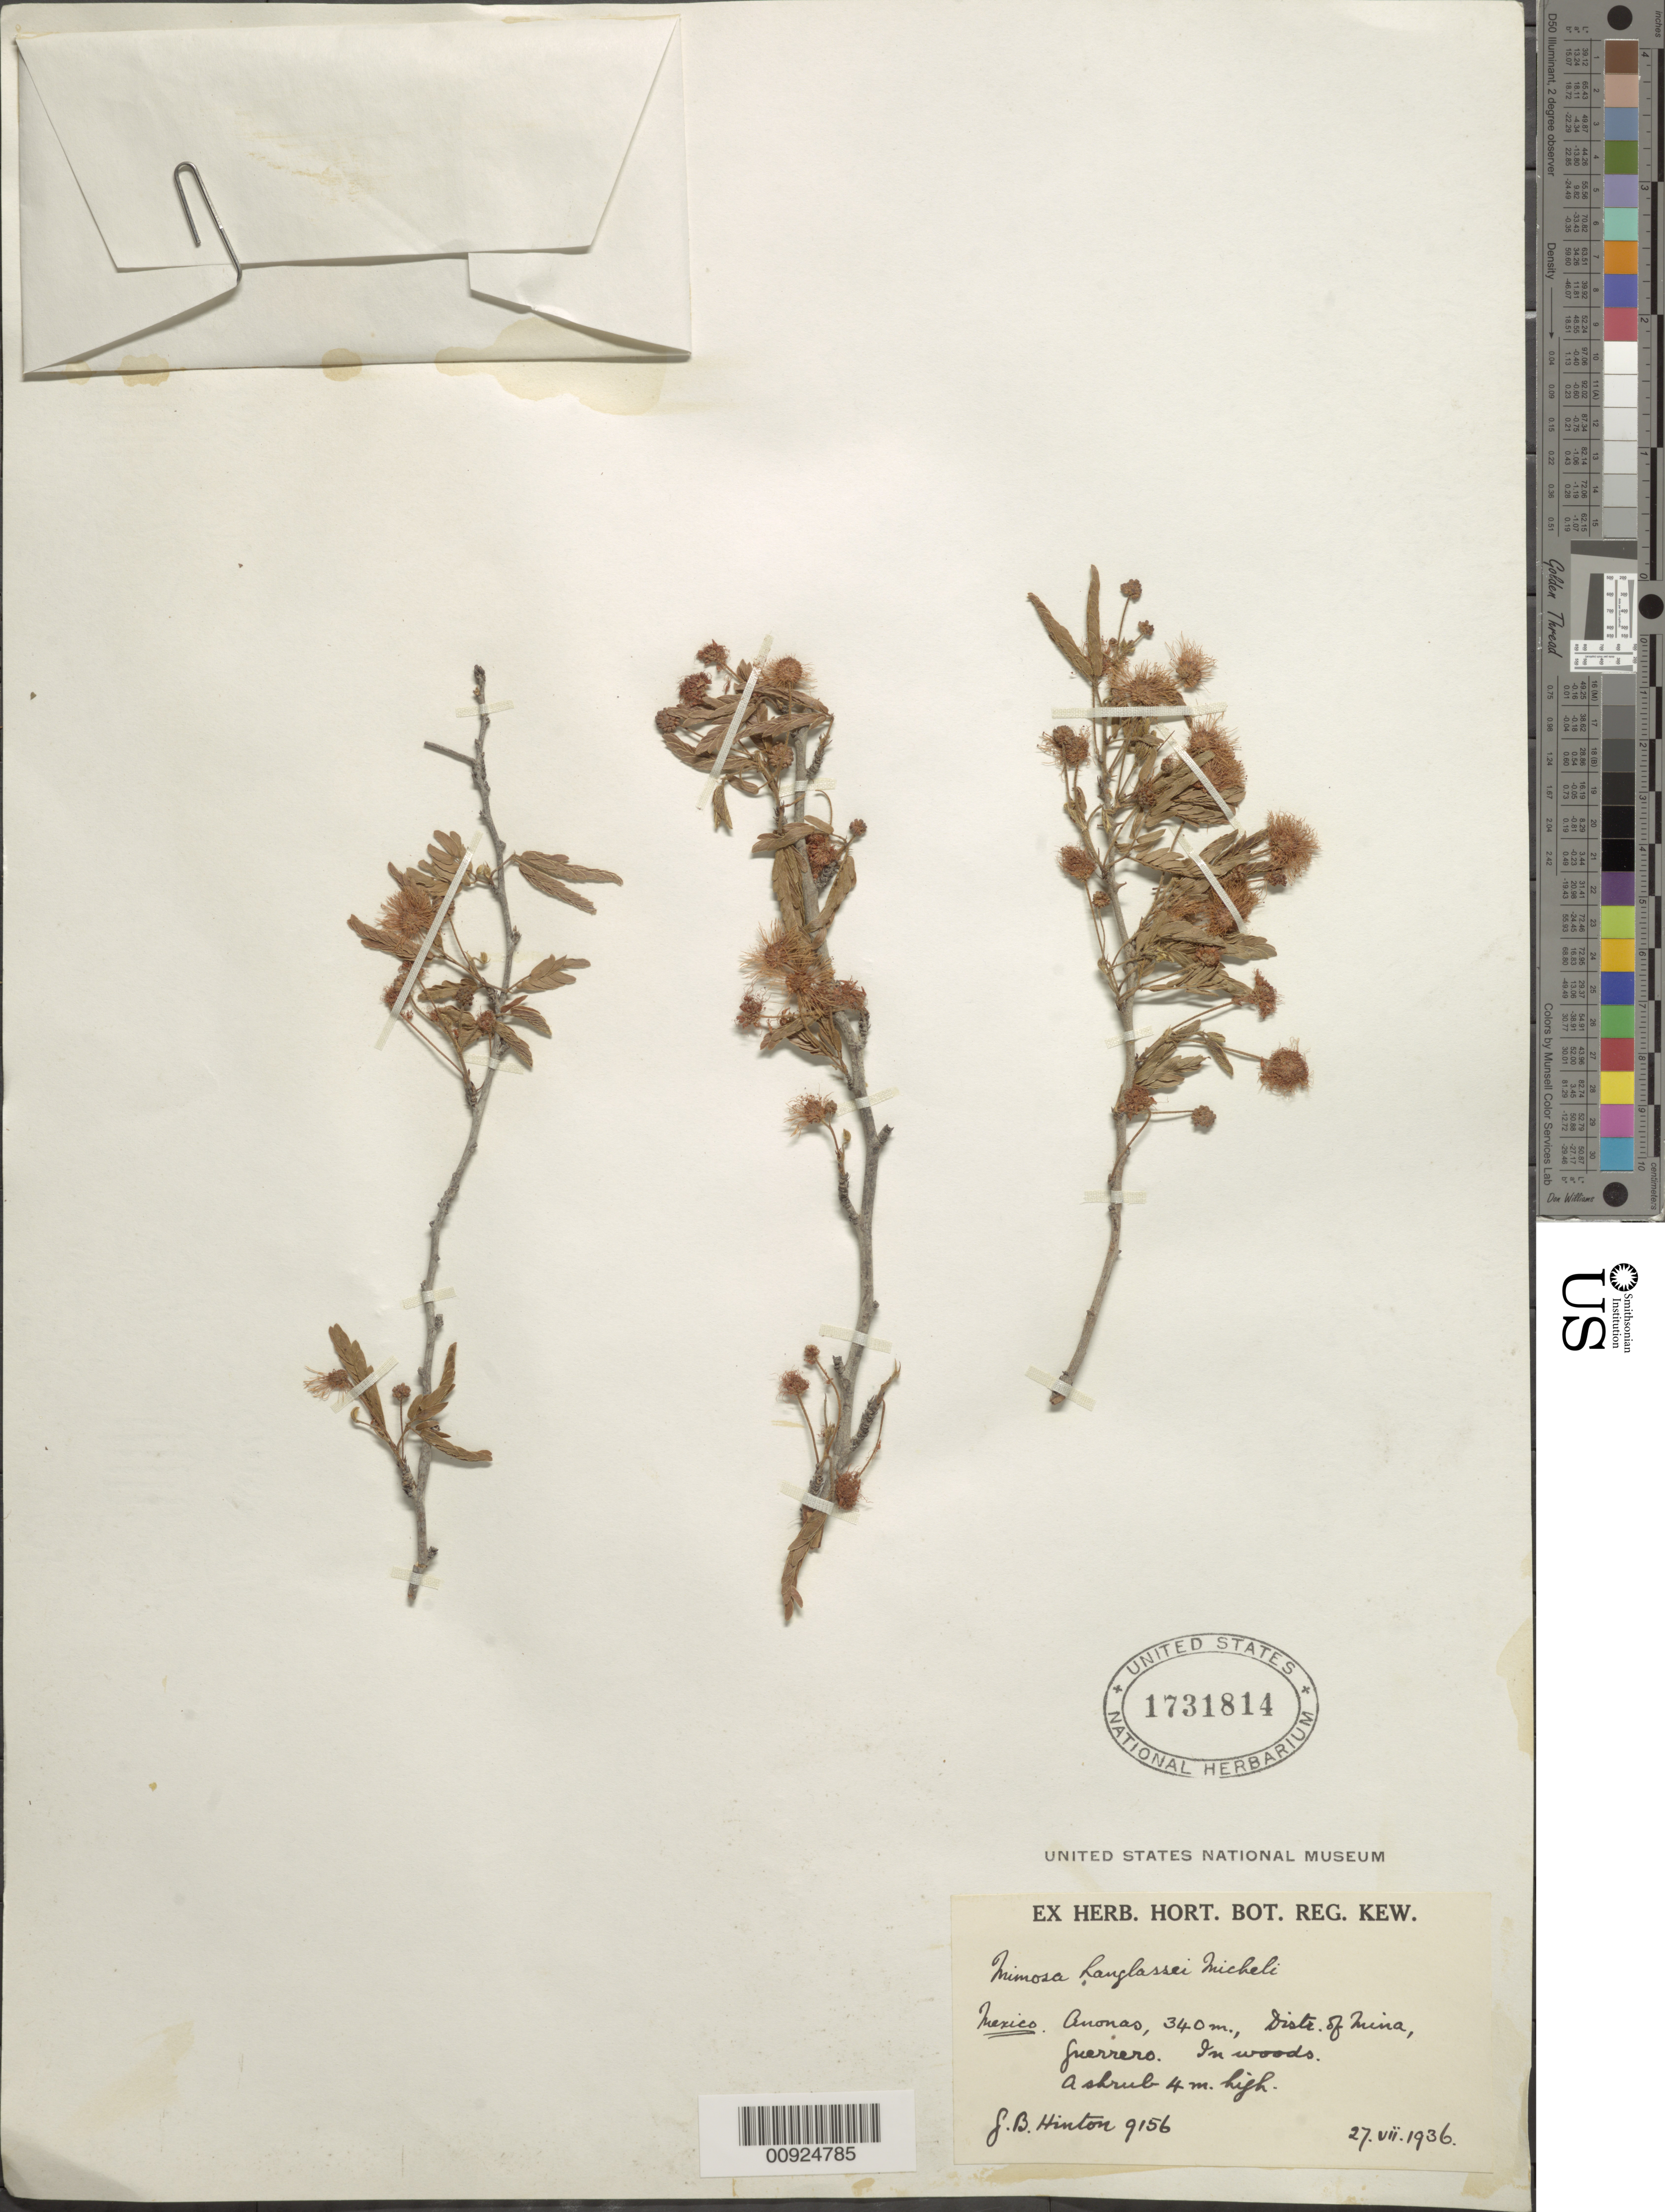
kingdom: Plantae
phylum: Tracheophyta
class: Magnoliopsida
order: Fabales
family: Fabaceae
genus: Mimosa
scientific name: Mimosa langlassei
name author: Micheli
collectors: G. B. Hinton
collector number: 9156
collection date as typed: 27 Jul 1936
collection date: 1936-07-27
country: Mexico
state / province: Guerrero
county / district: Mina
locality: Anonas, Distr. of Mina, Guerrero.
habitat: In woods.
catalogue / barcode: US 1731814